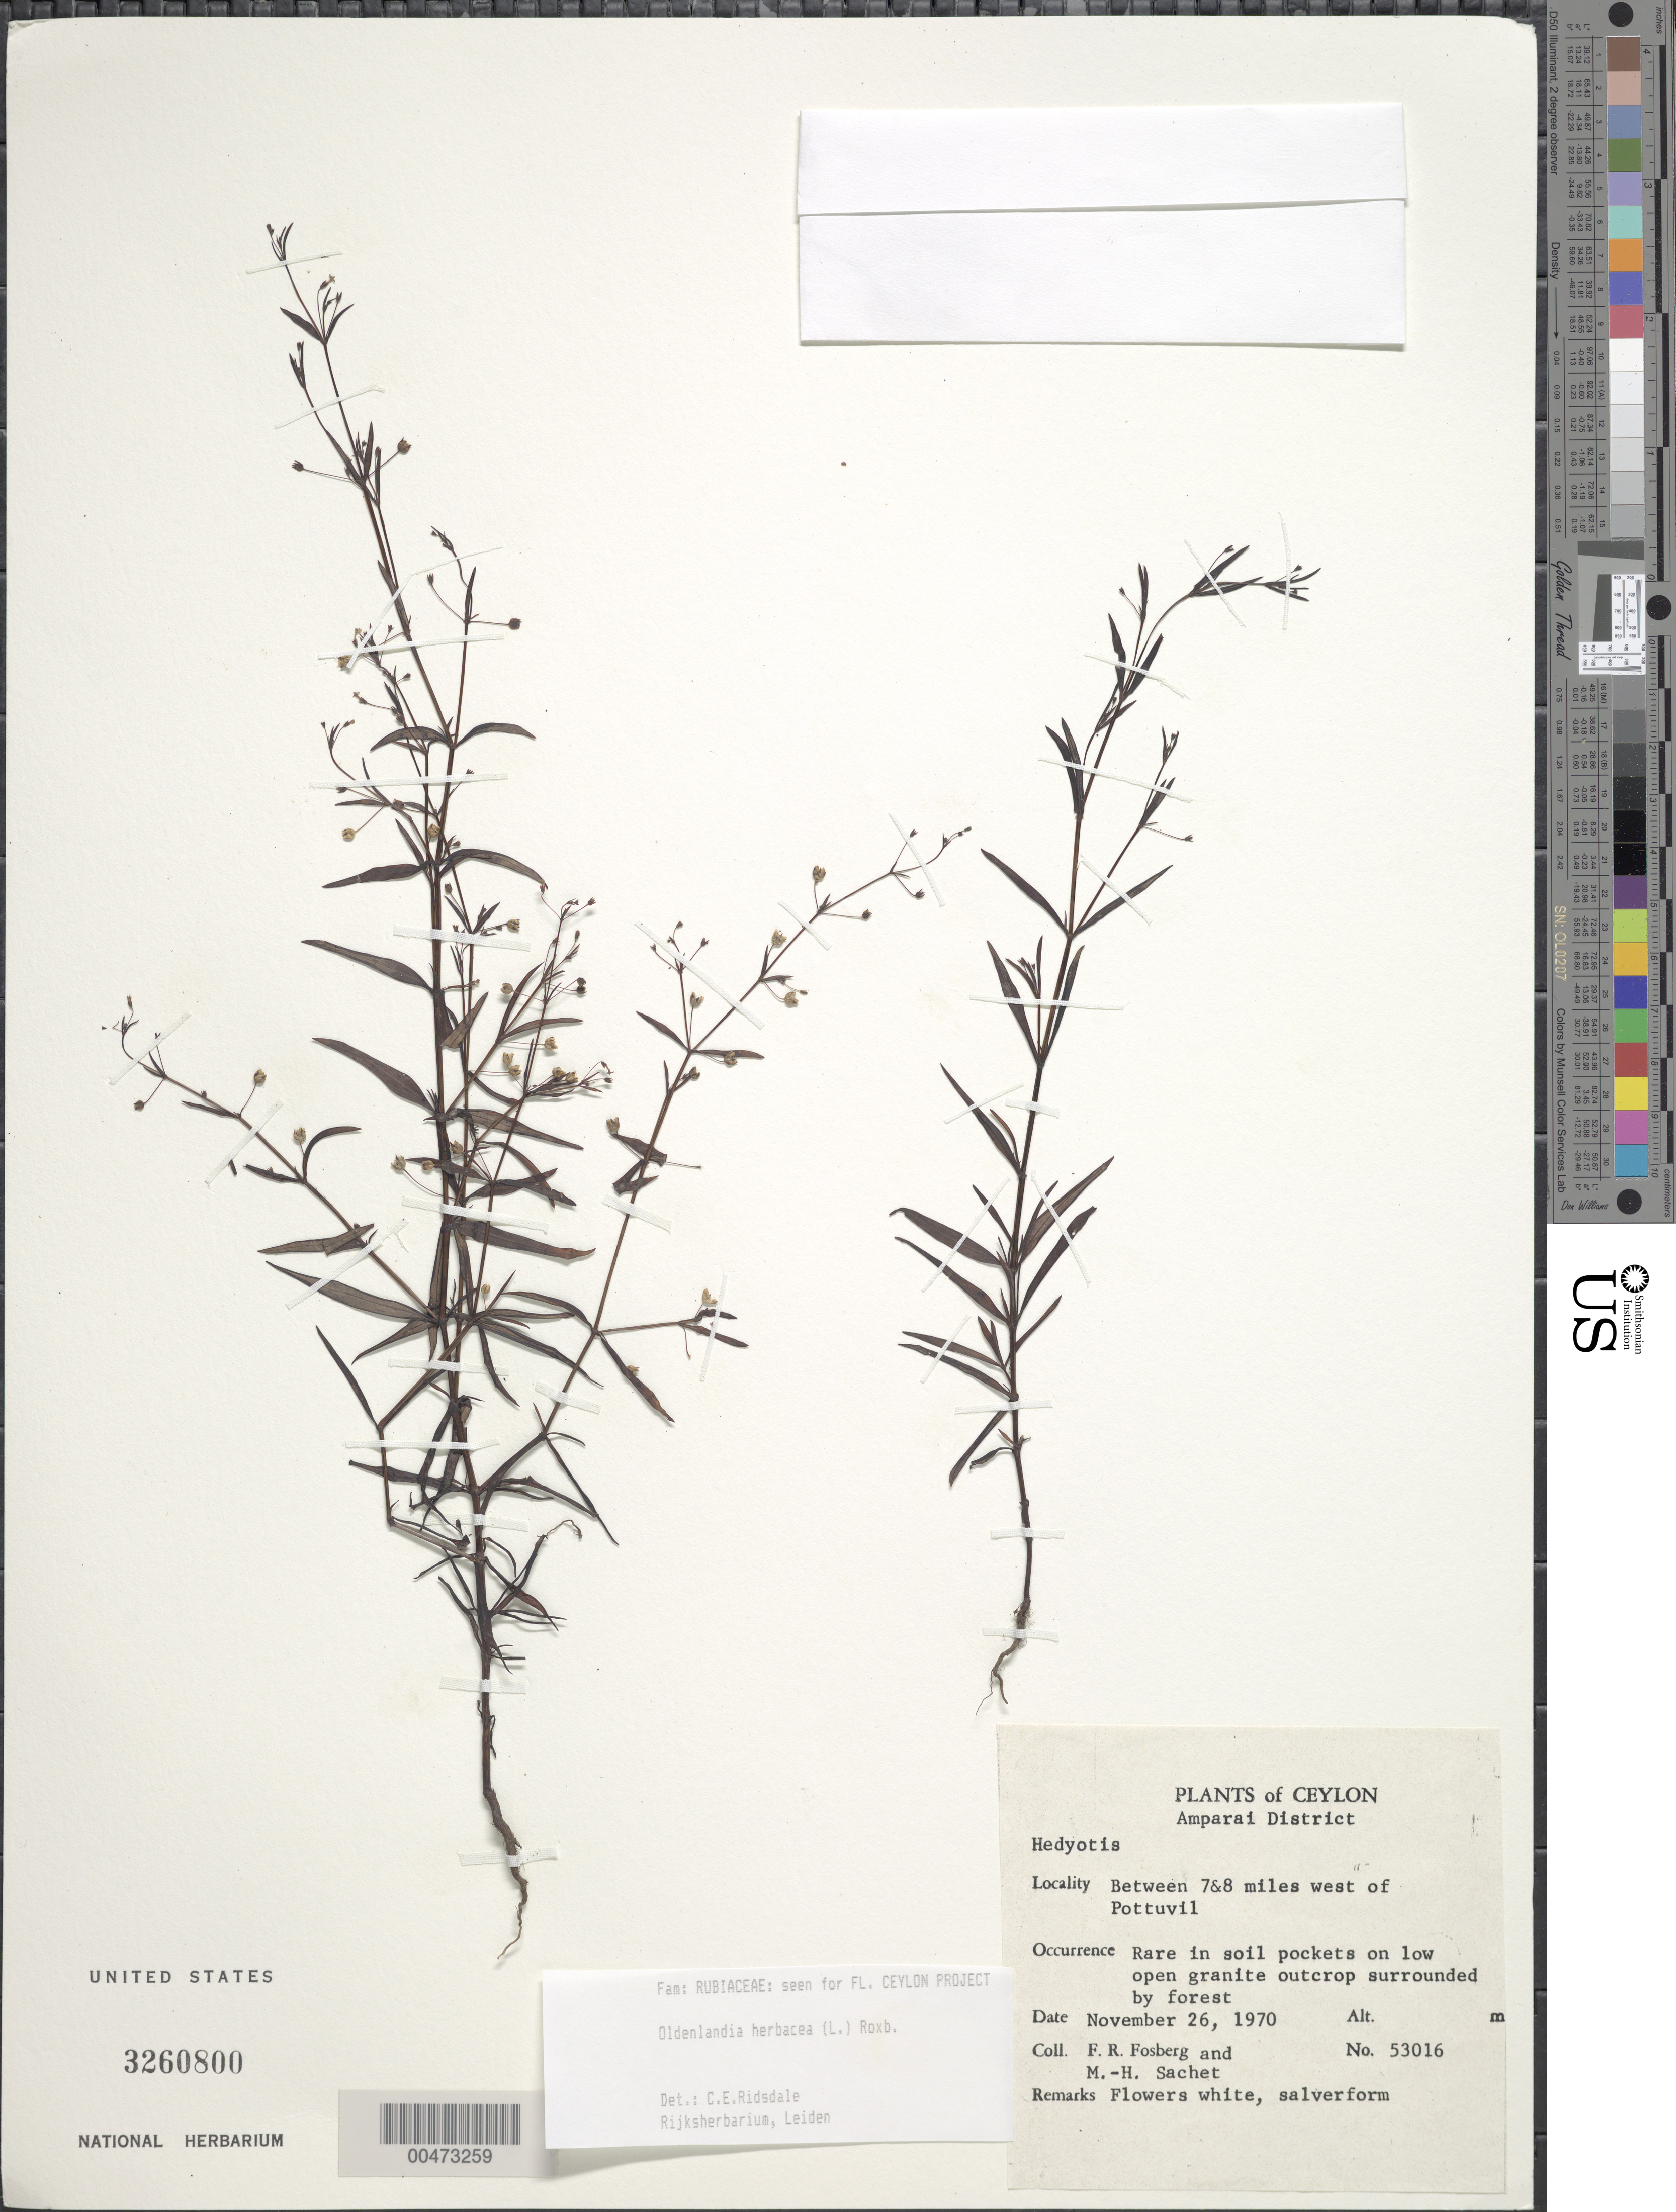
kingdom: Plantae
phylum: Tracheophyta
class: Magnoliopsida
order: Gentianales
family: Rubiaceae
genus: Oldenlandia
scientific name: Oldenlandia herbacea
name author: (L.) Roxb.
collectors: F. R. Fosberg & M.-H. Sachet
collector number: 53016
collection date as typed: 26 Nov 1970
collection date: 1970-11-26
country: Sri Lanka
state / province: Eastern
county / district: Ampara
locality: Between 7 & 8 miles W of Pottuvil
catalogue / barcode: US 3260800